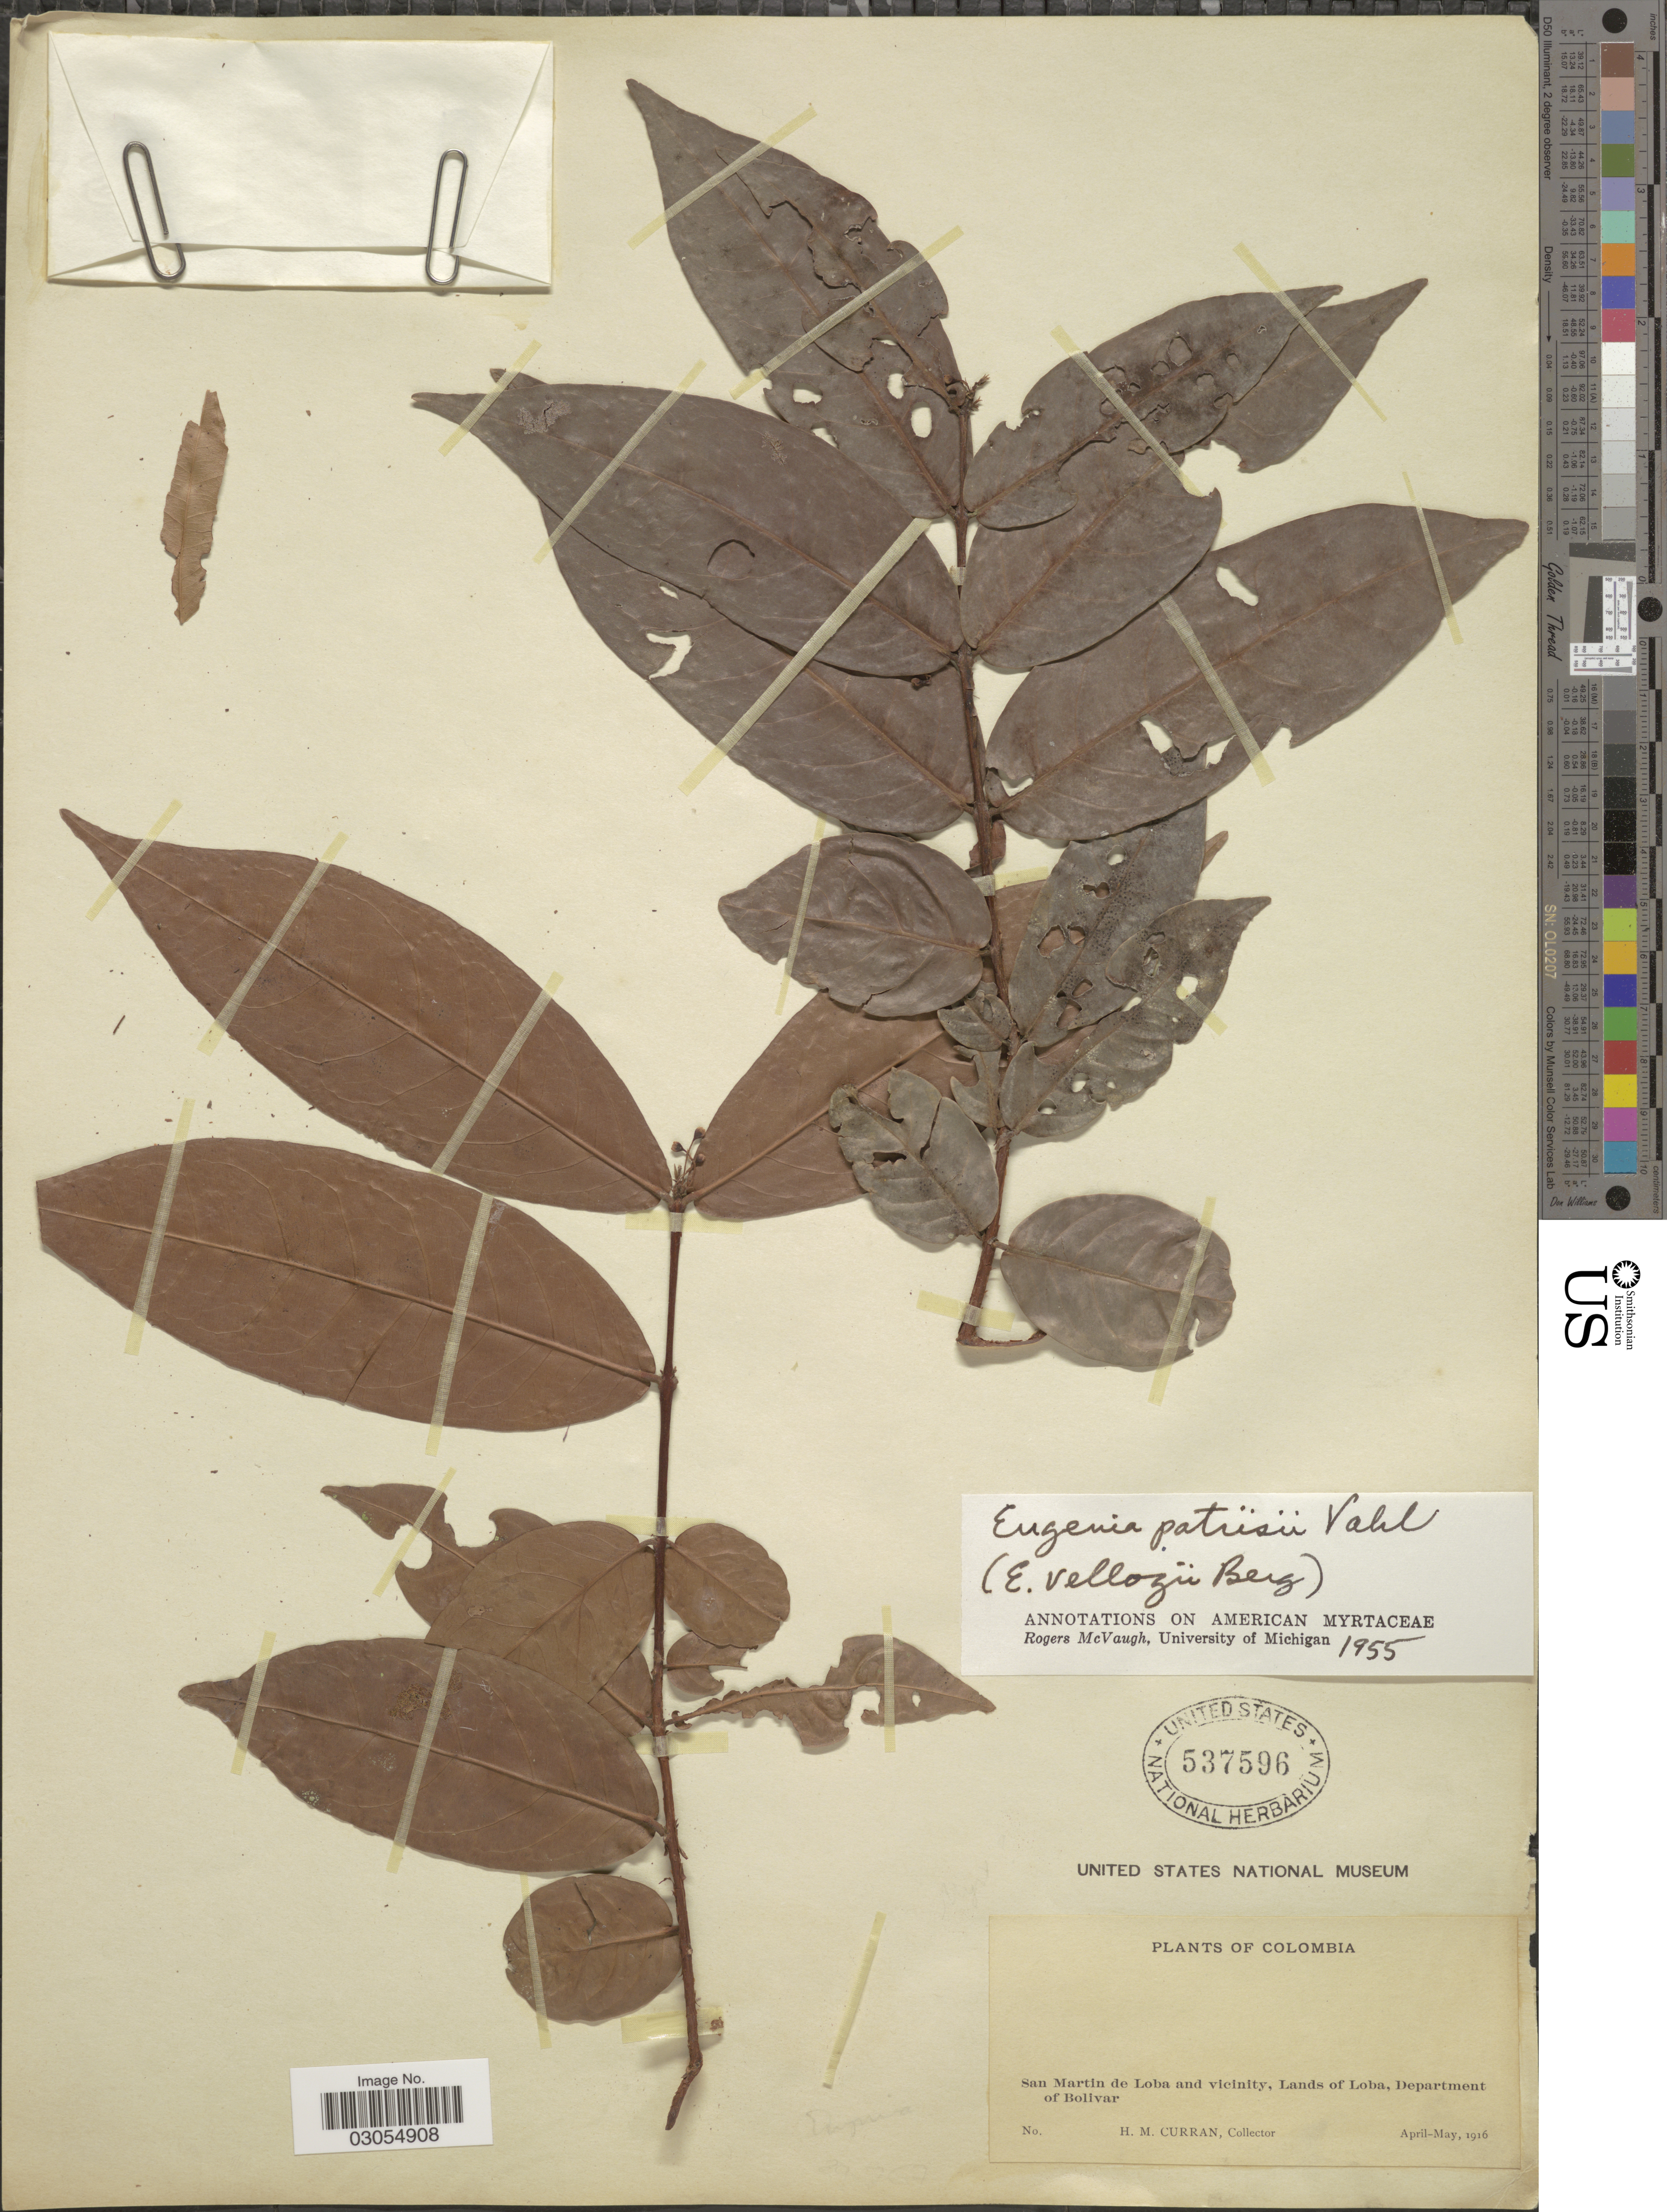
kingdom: Plantae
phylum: Tracheophyta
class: Magnoliopsida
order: Myrtales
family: Myrtaceae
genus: Eugenia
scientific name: Eugenia patrisii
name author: Vahl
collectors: H. M. Curran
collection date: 1916-04/1916-05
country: Colombia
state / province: Bolívar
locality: San Martin de Loba and vicinity, Lands of Loba, Department of Bolivar.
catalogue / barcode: US 537596